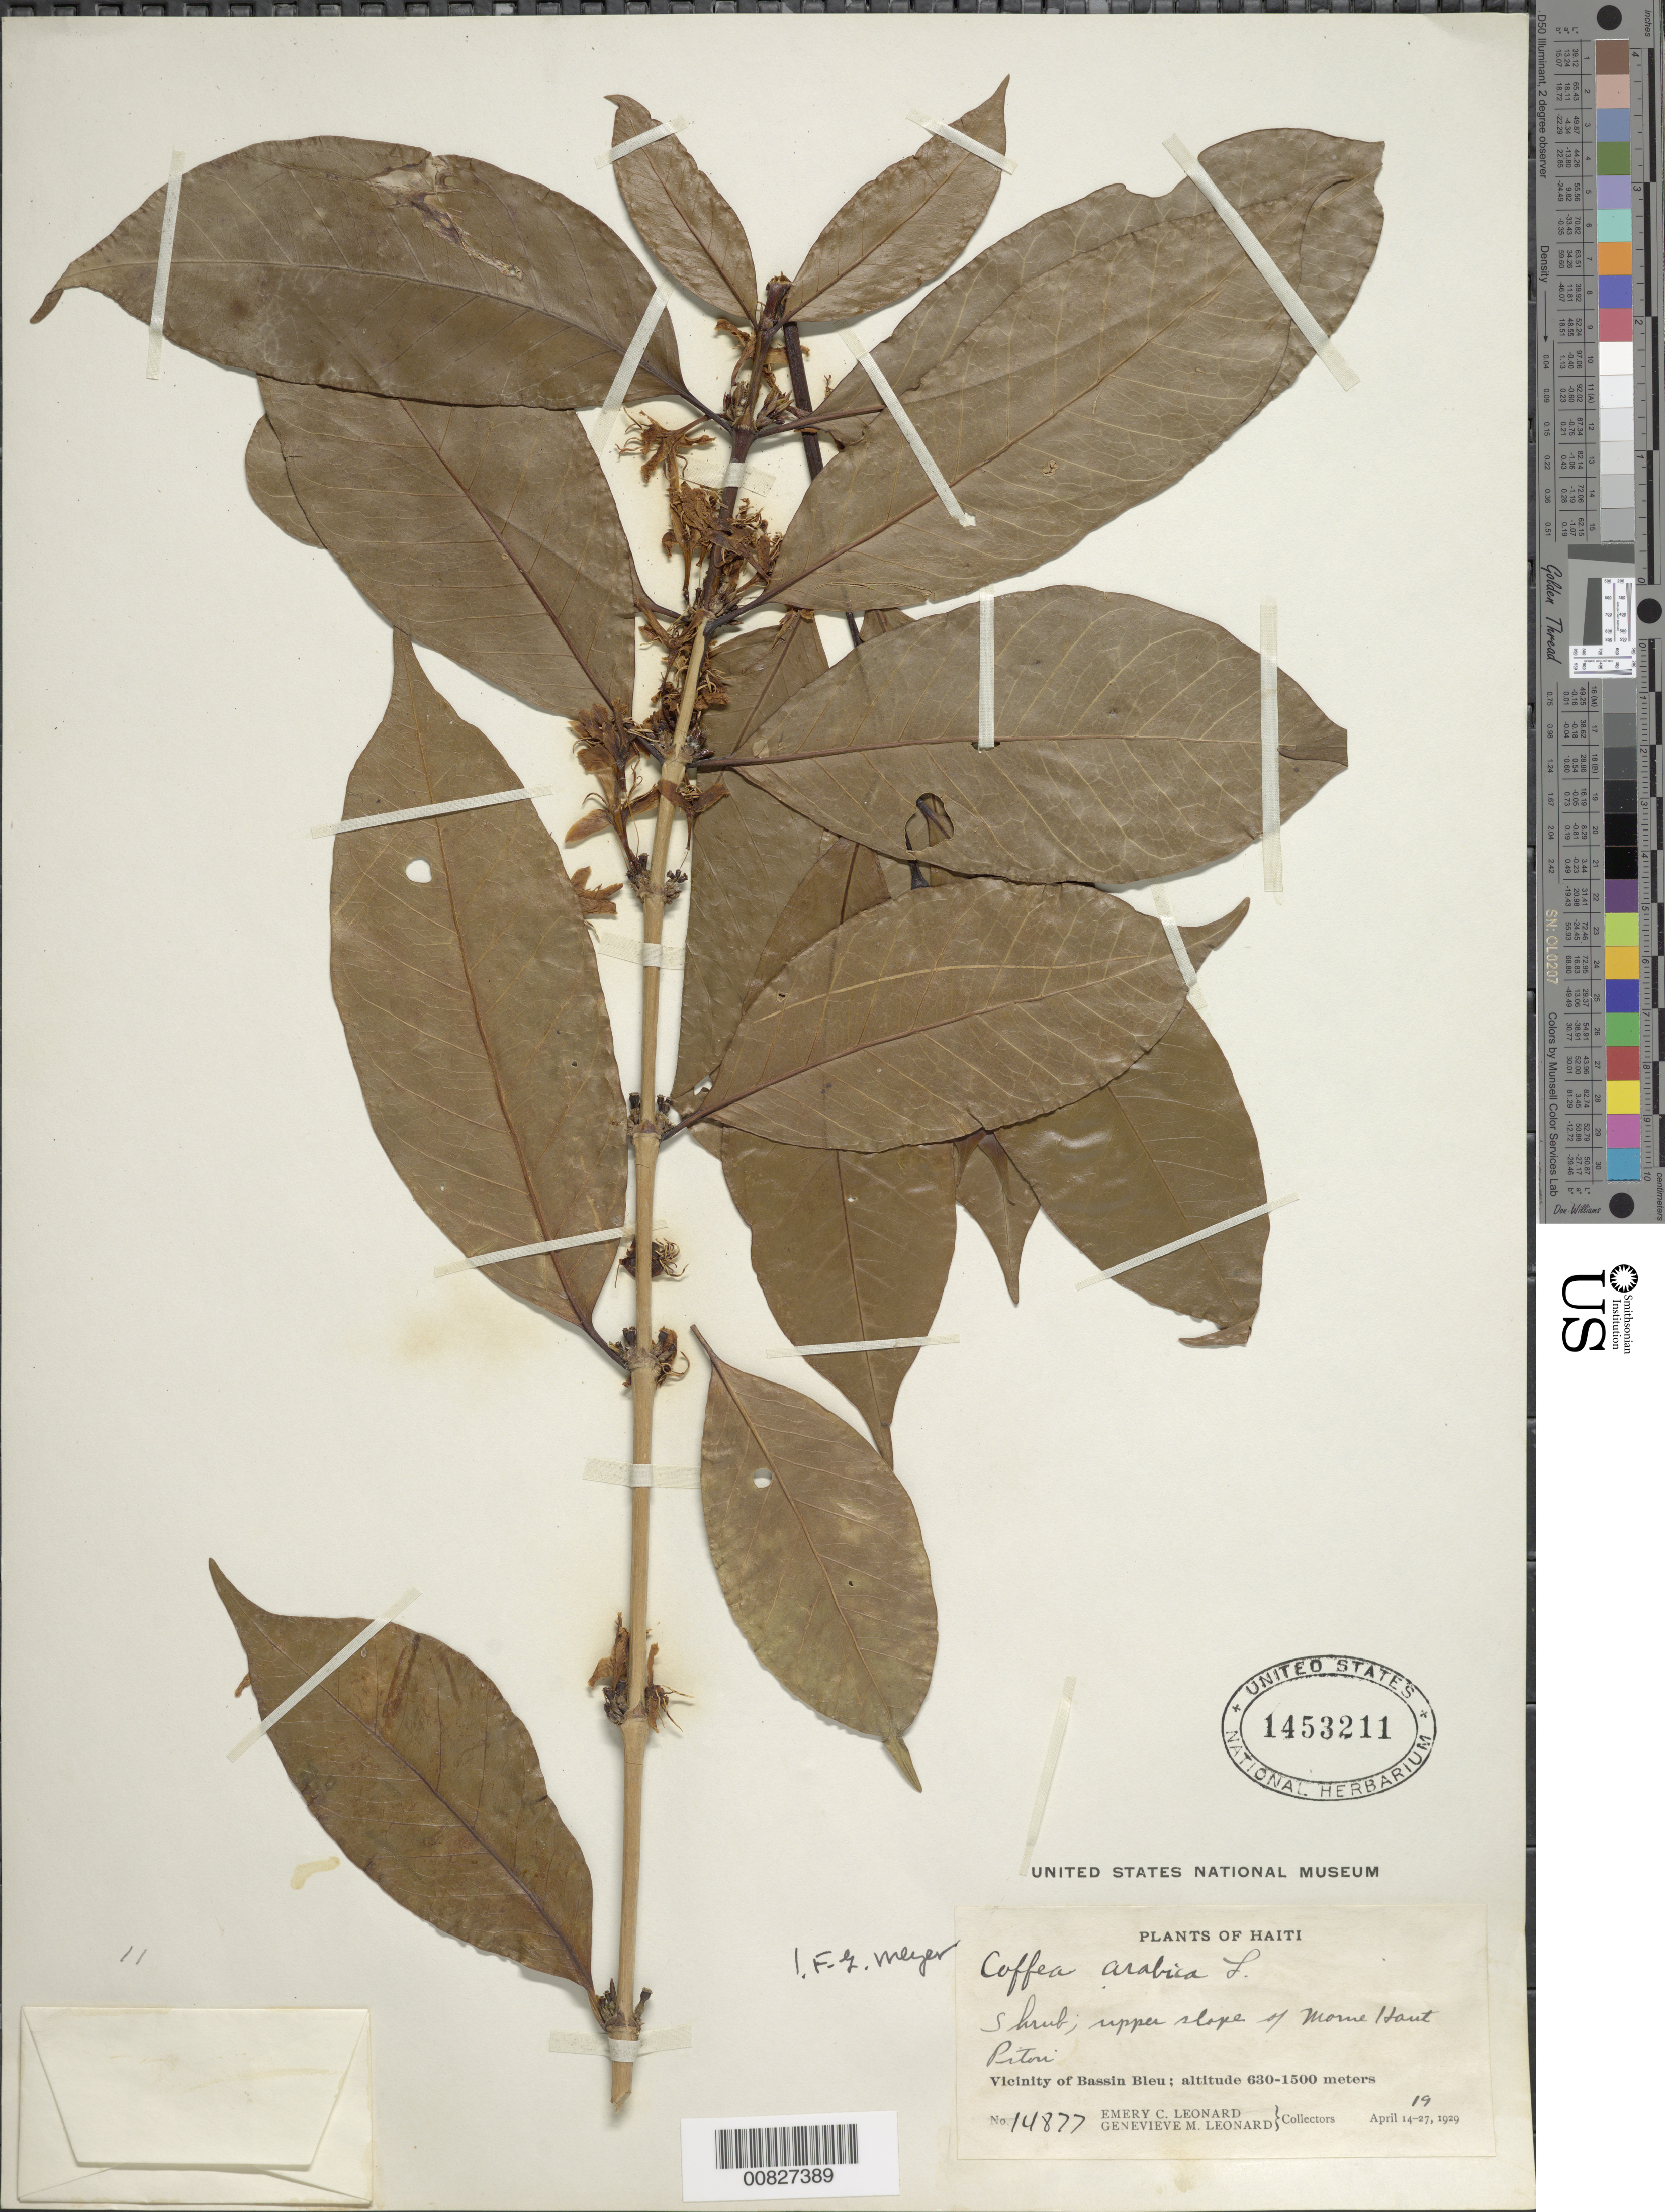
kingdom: Plantae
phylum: Tracheophyta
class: Magnoliopsida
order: Gentianales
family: Rubiaceae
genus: Coffea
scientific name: Coffea arabica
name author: L.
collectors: E. C. Leonard & G. M. Leonard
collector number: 14877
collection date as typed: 19 Apr 1929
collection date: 1929-04-19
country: Haiti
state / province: Nord-Ouest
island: Hispaniola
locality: Vicinity of Bassin Bleu, upper slope of Morne Haut Piton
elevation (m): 630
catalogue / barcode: US 1453211